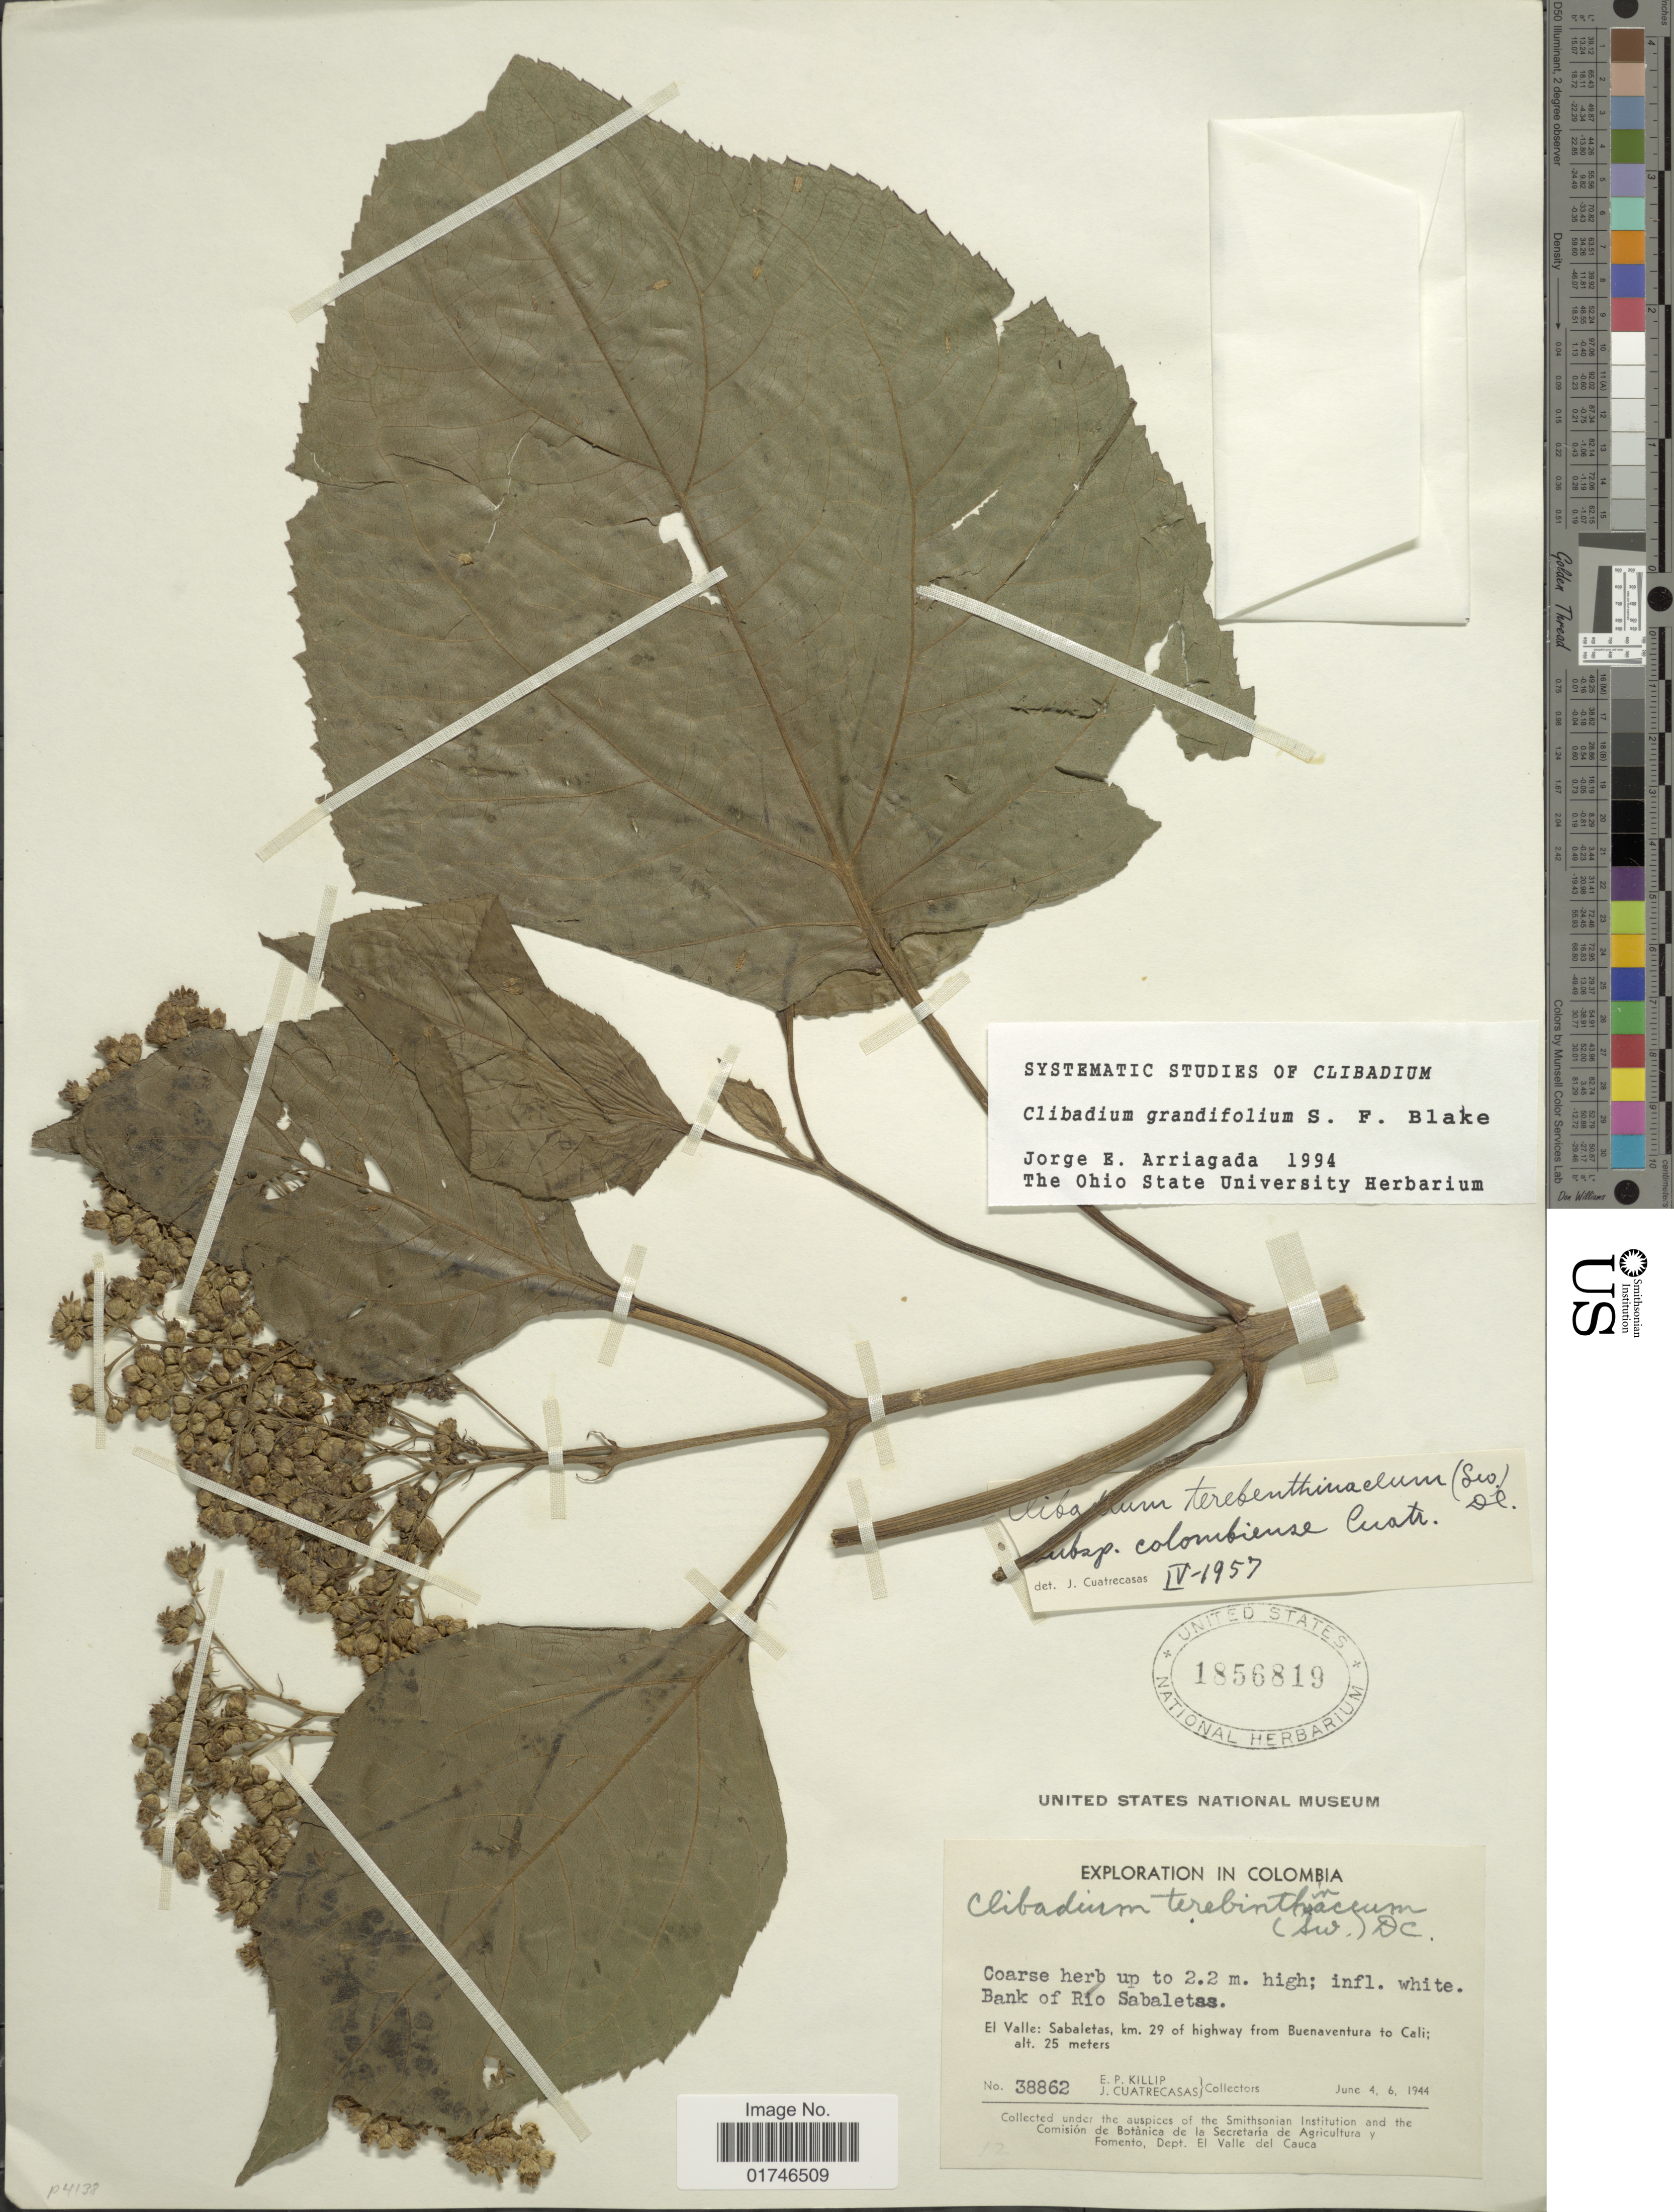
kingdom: Plantae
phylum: Tracheophyta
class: Magnoliopsida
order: Asterales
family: Asteraceae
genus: Clibadium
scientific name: Clibadium grandifolium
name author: S.F. Blake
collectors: E. P. Killip & J. Cuatrecasas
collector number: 38862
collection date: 1944-06-04/1944-06-06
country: Colombia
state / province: Valle del Cauca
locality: Bank of Rio Sabaletas, El Valle: Sabaletas, km 29 highway from Buenaventura to Cali.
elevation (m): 25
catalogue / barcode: US 1856819